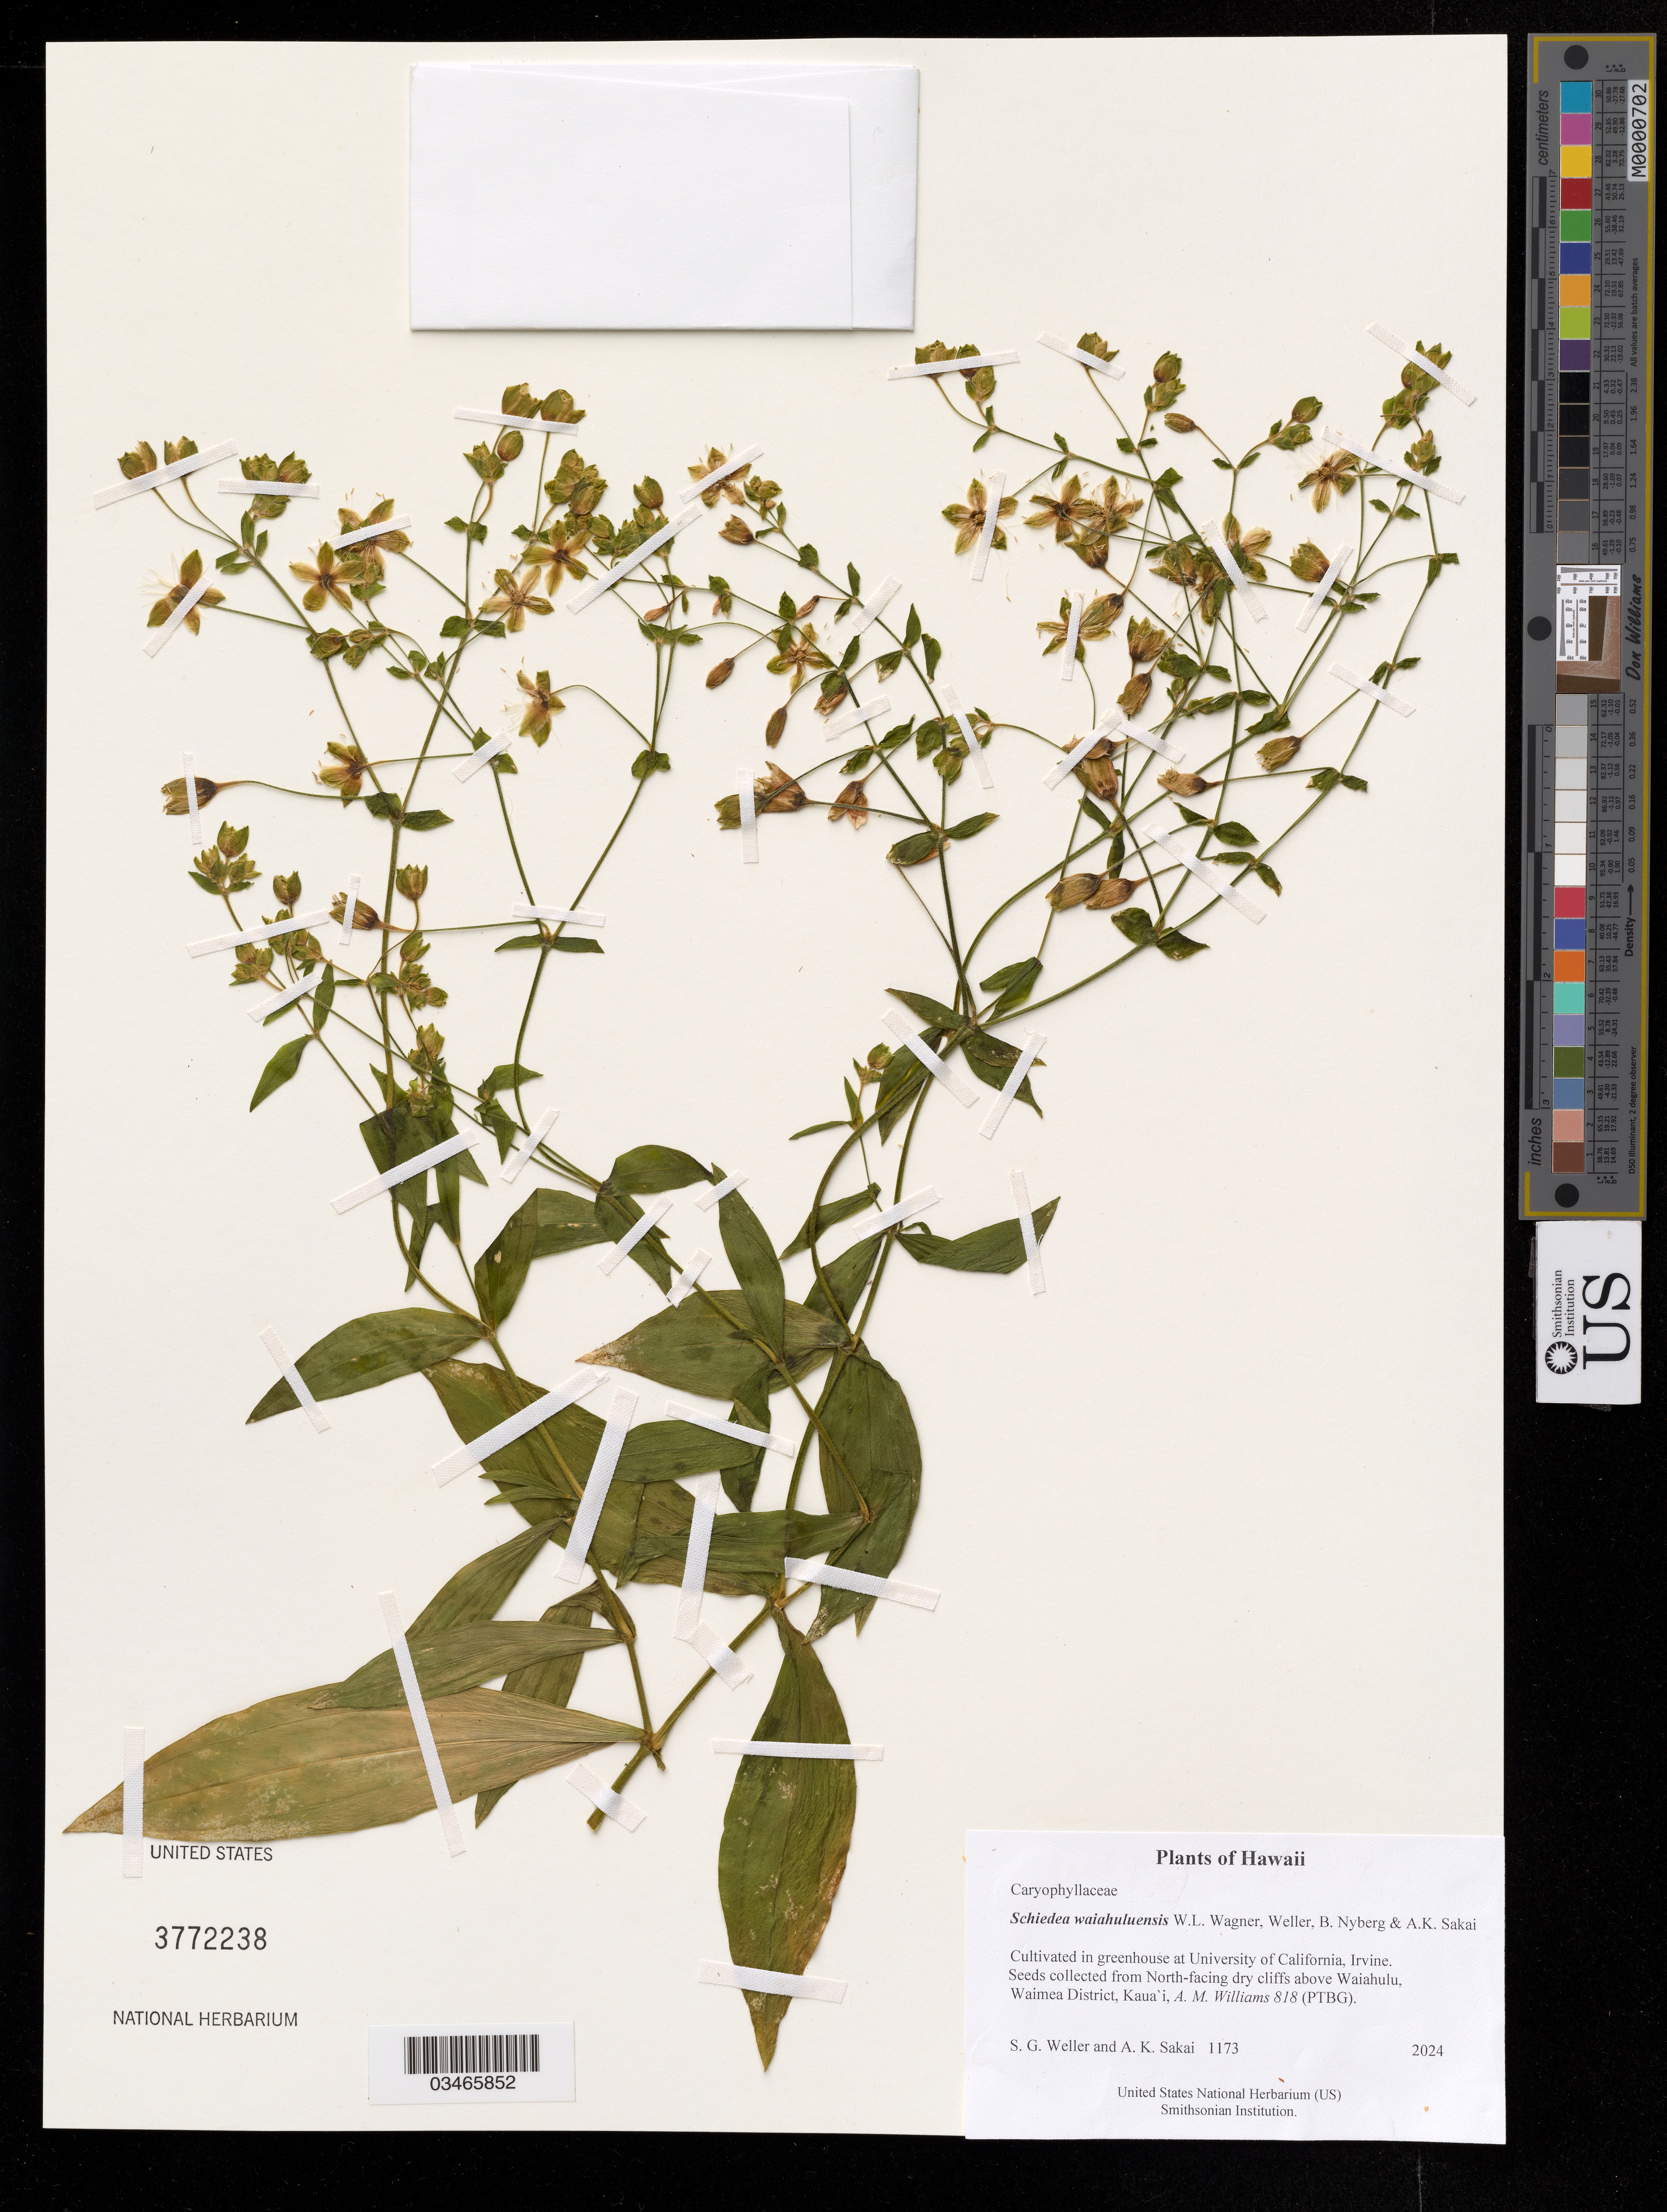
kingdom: Plantae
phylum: Tracheophyta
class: Magnoliopsida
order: Caryophyllales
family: Caryophyllaceae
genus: Schiedea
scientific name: Schiedea waiahuluensis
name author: W.L. Wagner et al.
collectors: S. G. Weller & A. Sakai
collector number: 1173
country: United States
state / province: Hawaii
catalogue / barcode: US 3772238